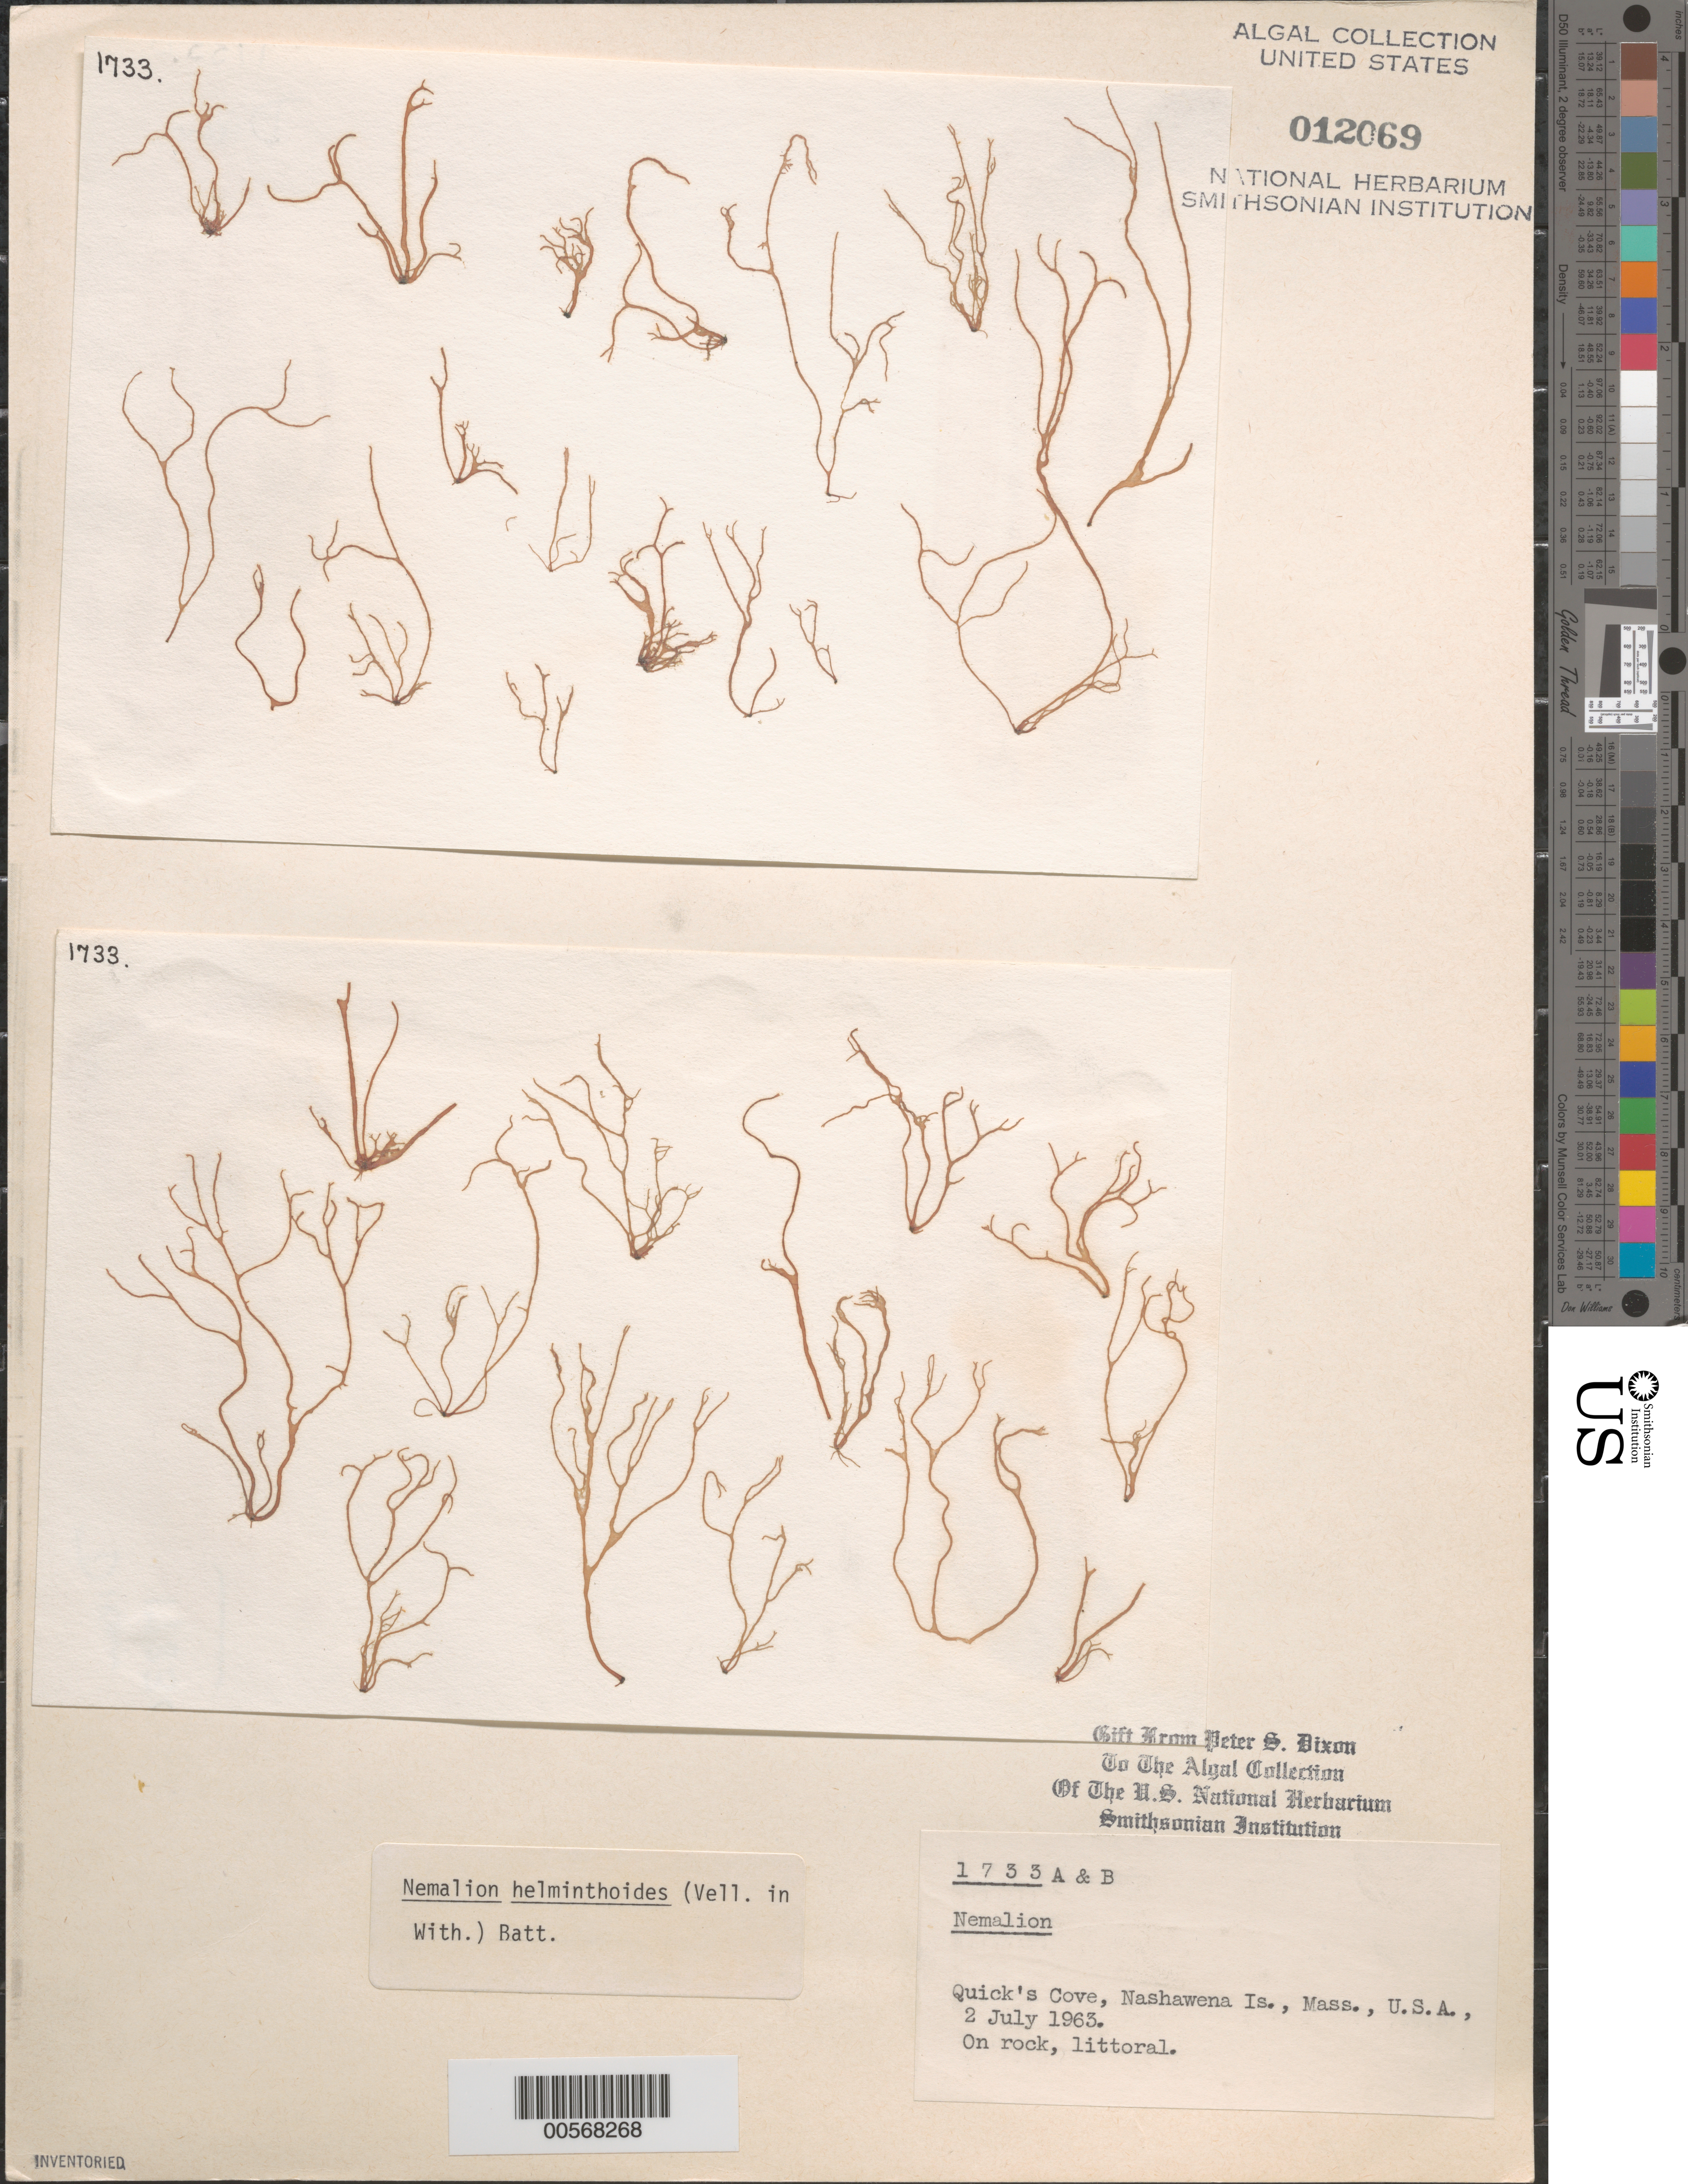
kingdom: Plantae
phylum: Rhodophyta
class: Florideophyceae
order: Nemaliales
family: Nemaliaceae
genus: Nemalion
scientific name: Nemalion multifidum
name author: (Lyngb.) Chauvin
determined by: Algae name updating Project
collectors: P. S. Dixon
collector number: PSD 1733A & PSD 1733B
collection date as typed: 02 Jul 1963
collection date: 1963-07-02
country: United States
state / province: Massachusetts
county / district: Dukes County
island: Nashawena Island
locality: Quick's Cove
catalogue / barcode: US 12069